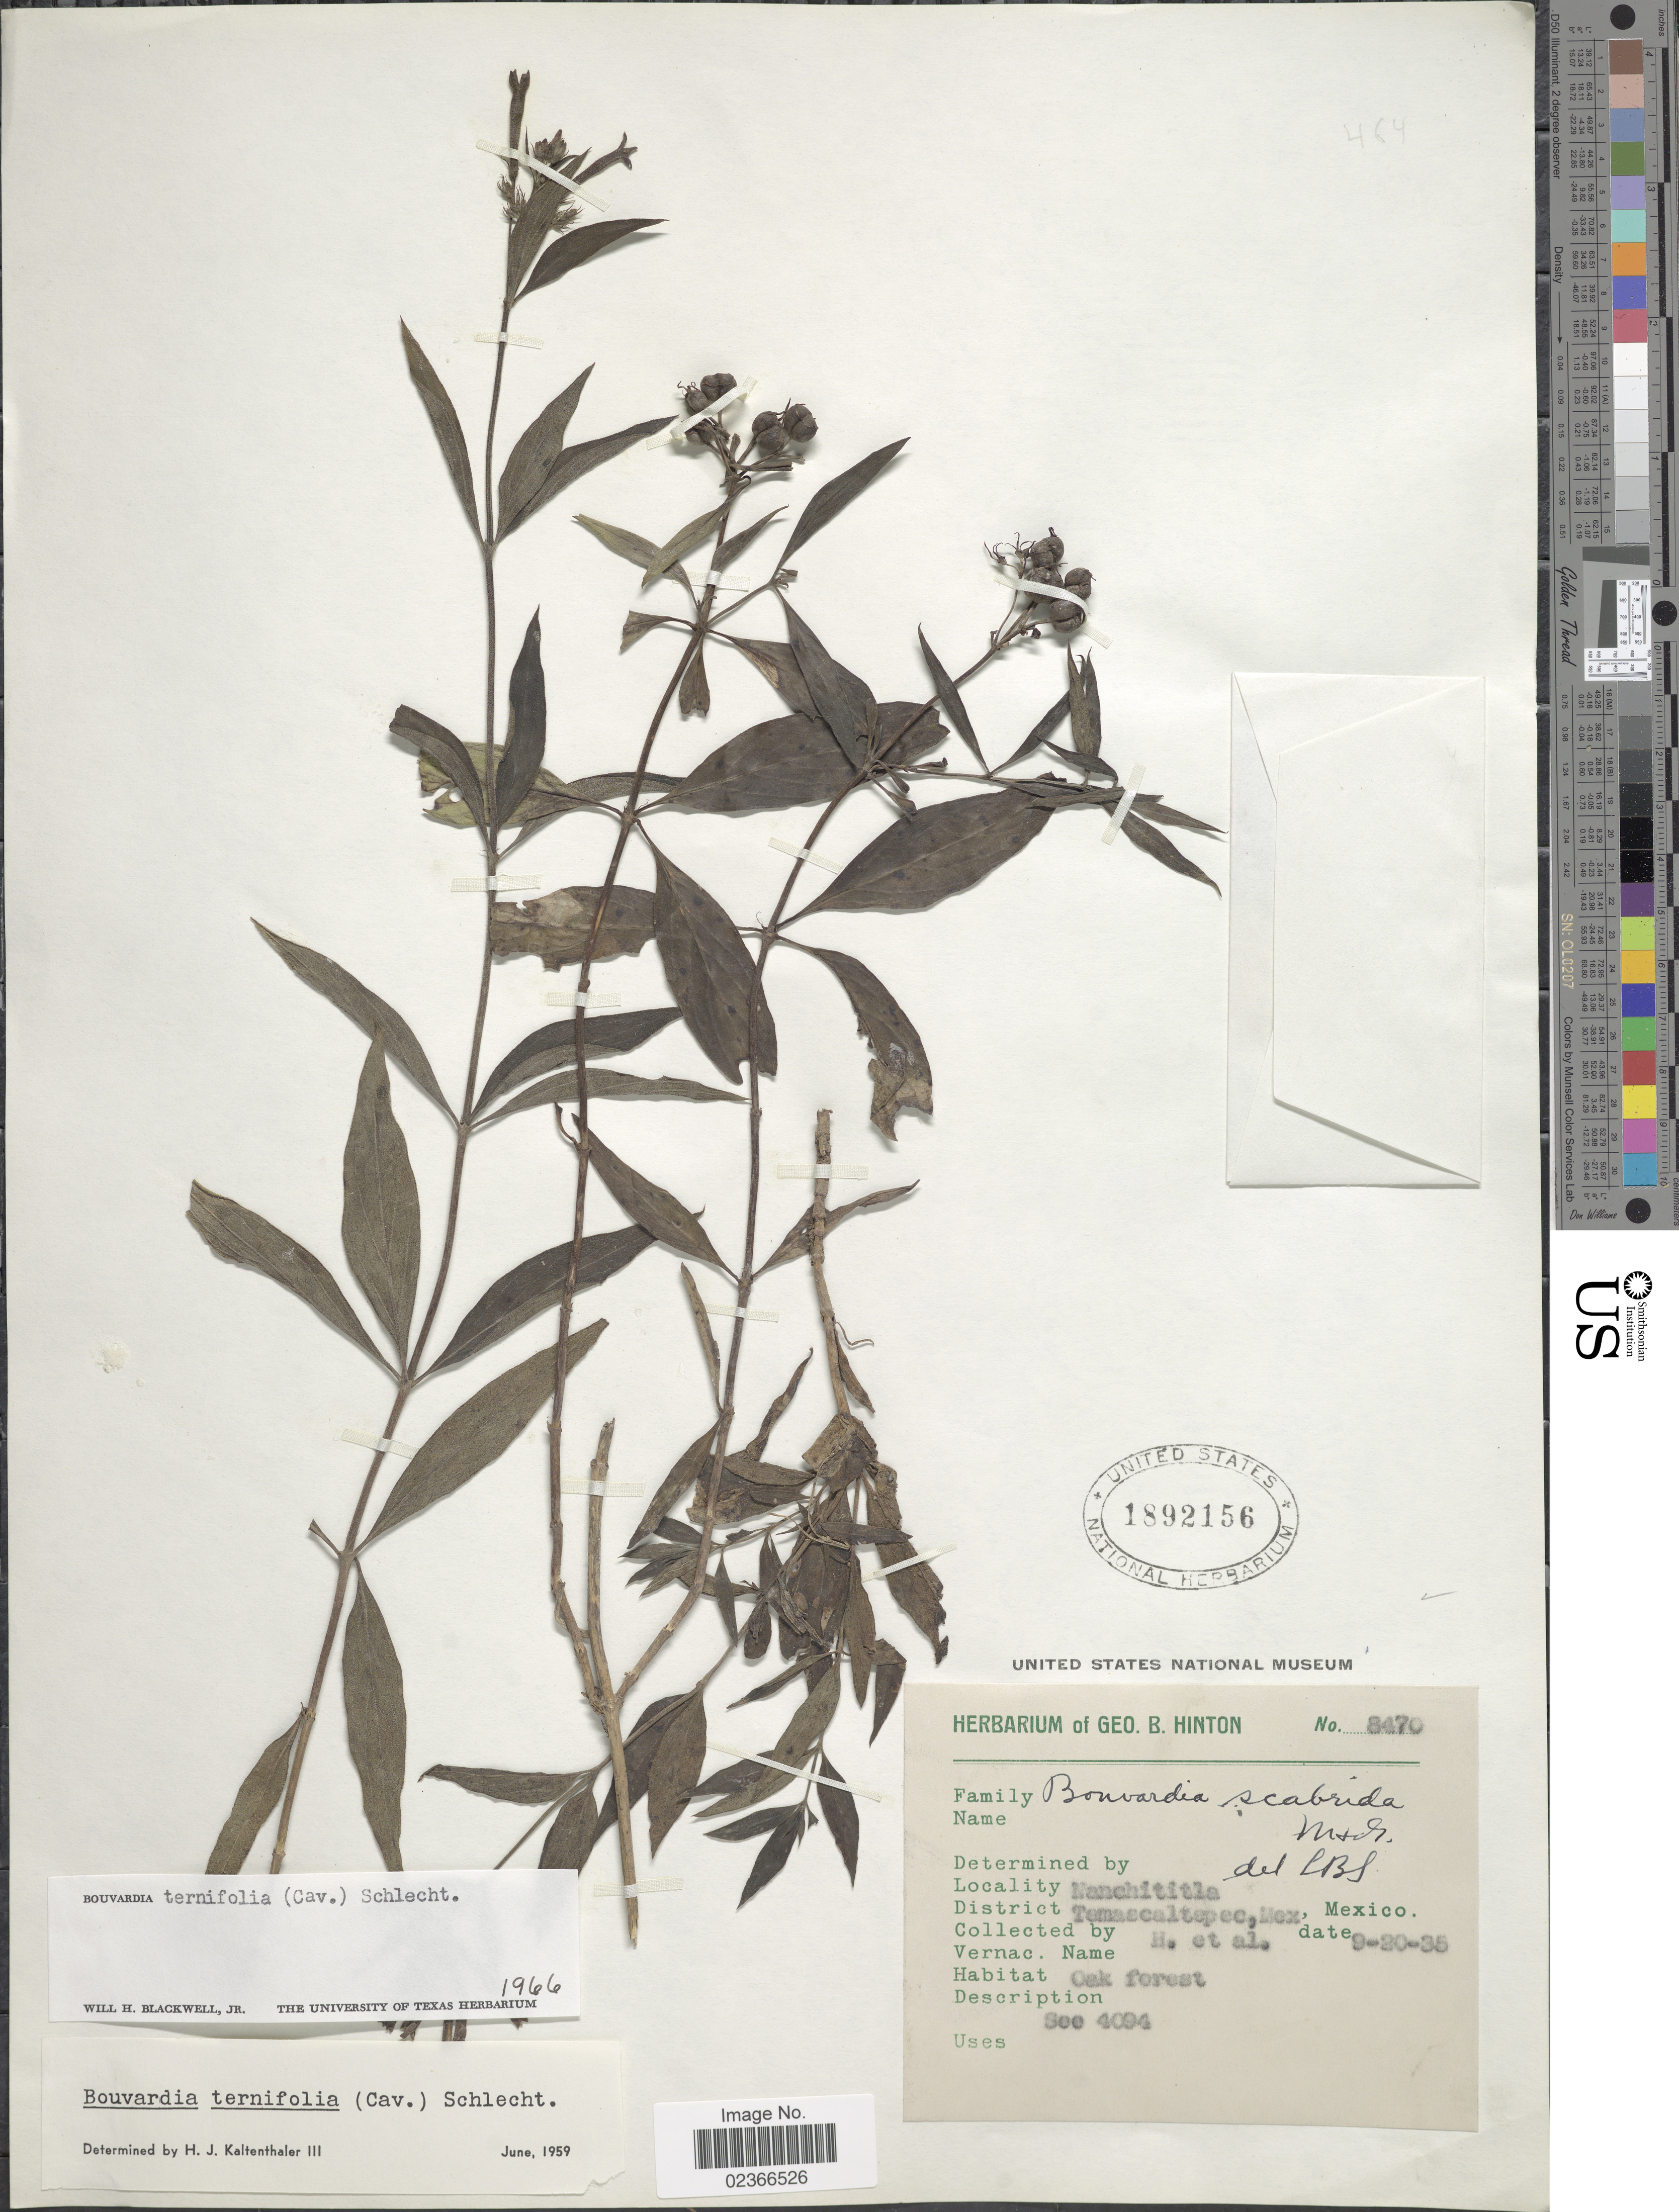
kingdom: Plantae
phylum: Tracheophyta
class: Magnoliopsida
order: Gentianales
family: Rubiaceae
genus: Bouvardia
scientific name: Bouvardia ternifolia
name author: (Cav.) Schltdl.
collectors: G. B. Hinton & et al.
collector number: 8470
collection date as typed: Transcribed d/m/y: 20/9/35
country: Mexico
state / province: México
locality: Nanchititla, District Temascaltepec, Mex.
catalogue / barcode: US 1892156